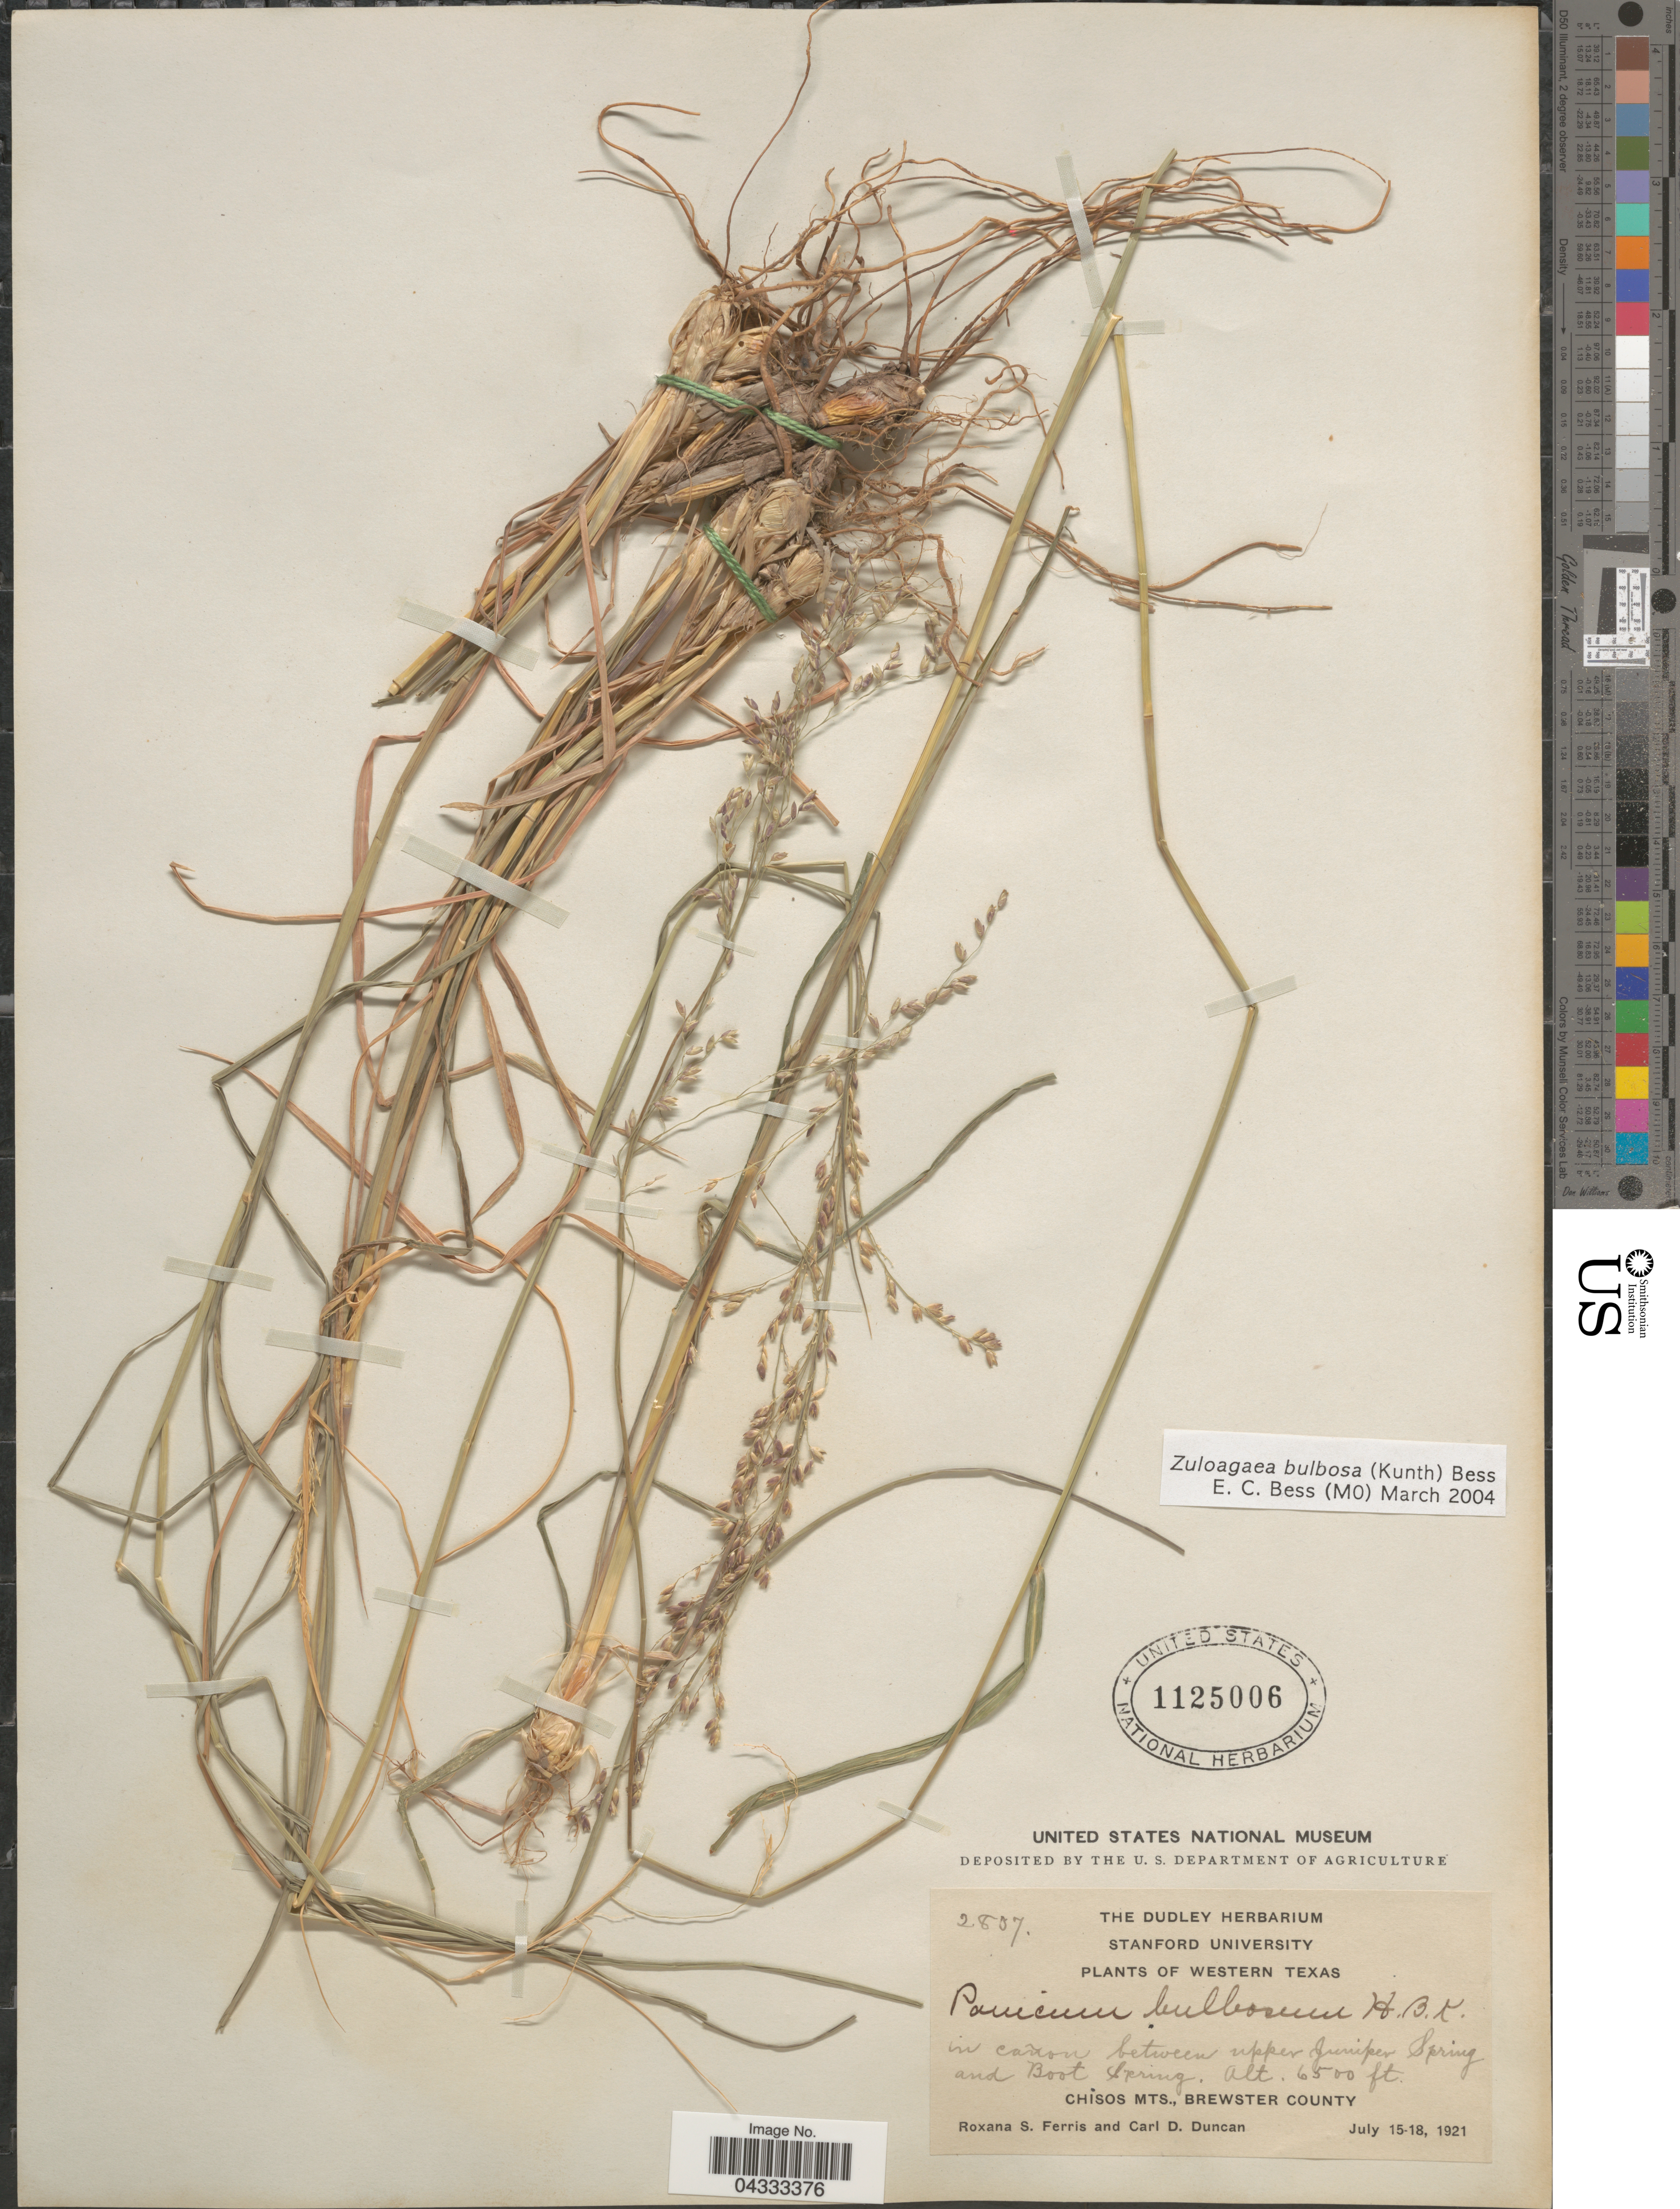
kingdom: Plantae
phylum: Tracheophyta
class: Liliopsida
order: Poales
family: Poaceae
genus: Zuloagaea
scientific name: Zuloagaea bulbosa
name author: (Kunth) E. Bess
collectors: R. S. Ferris & C. Duncan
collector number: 2807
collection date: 1921-07-15/1921-07-18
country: United States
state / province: Texas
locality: Western Texas. In cañon between upper Juniper Spring and Boot Spring. Chisos Mts., Brewster County.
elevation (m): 1981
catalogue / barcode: US 1125006